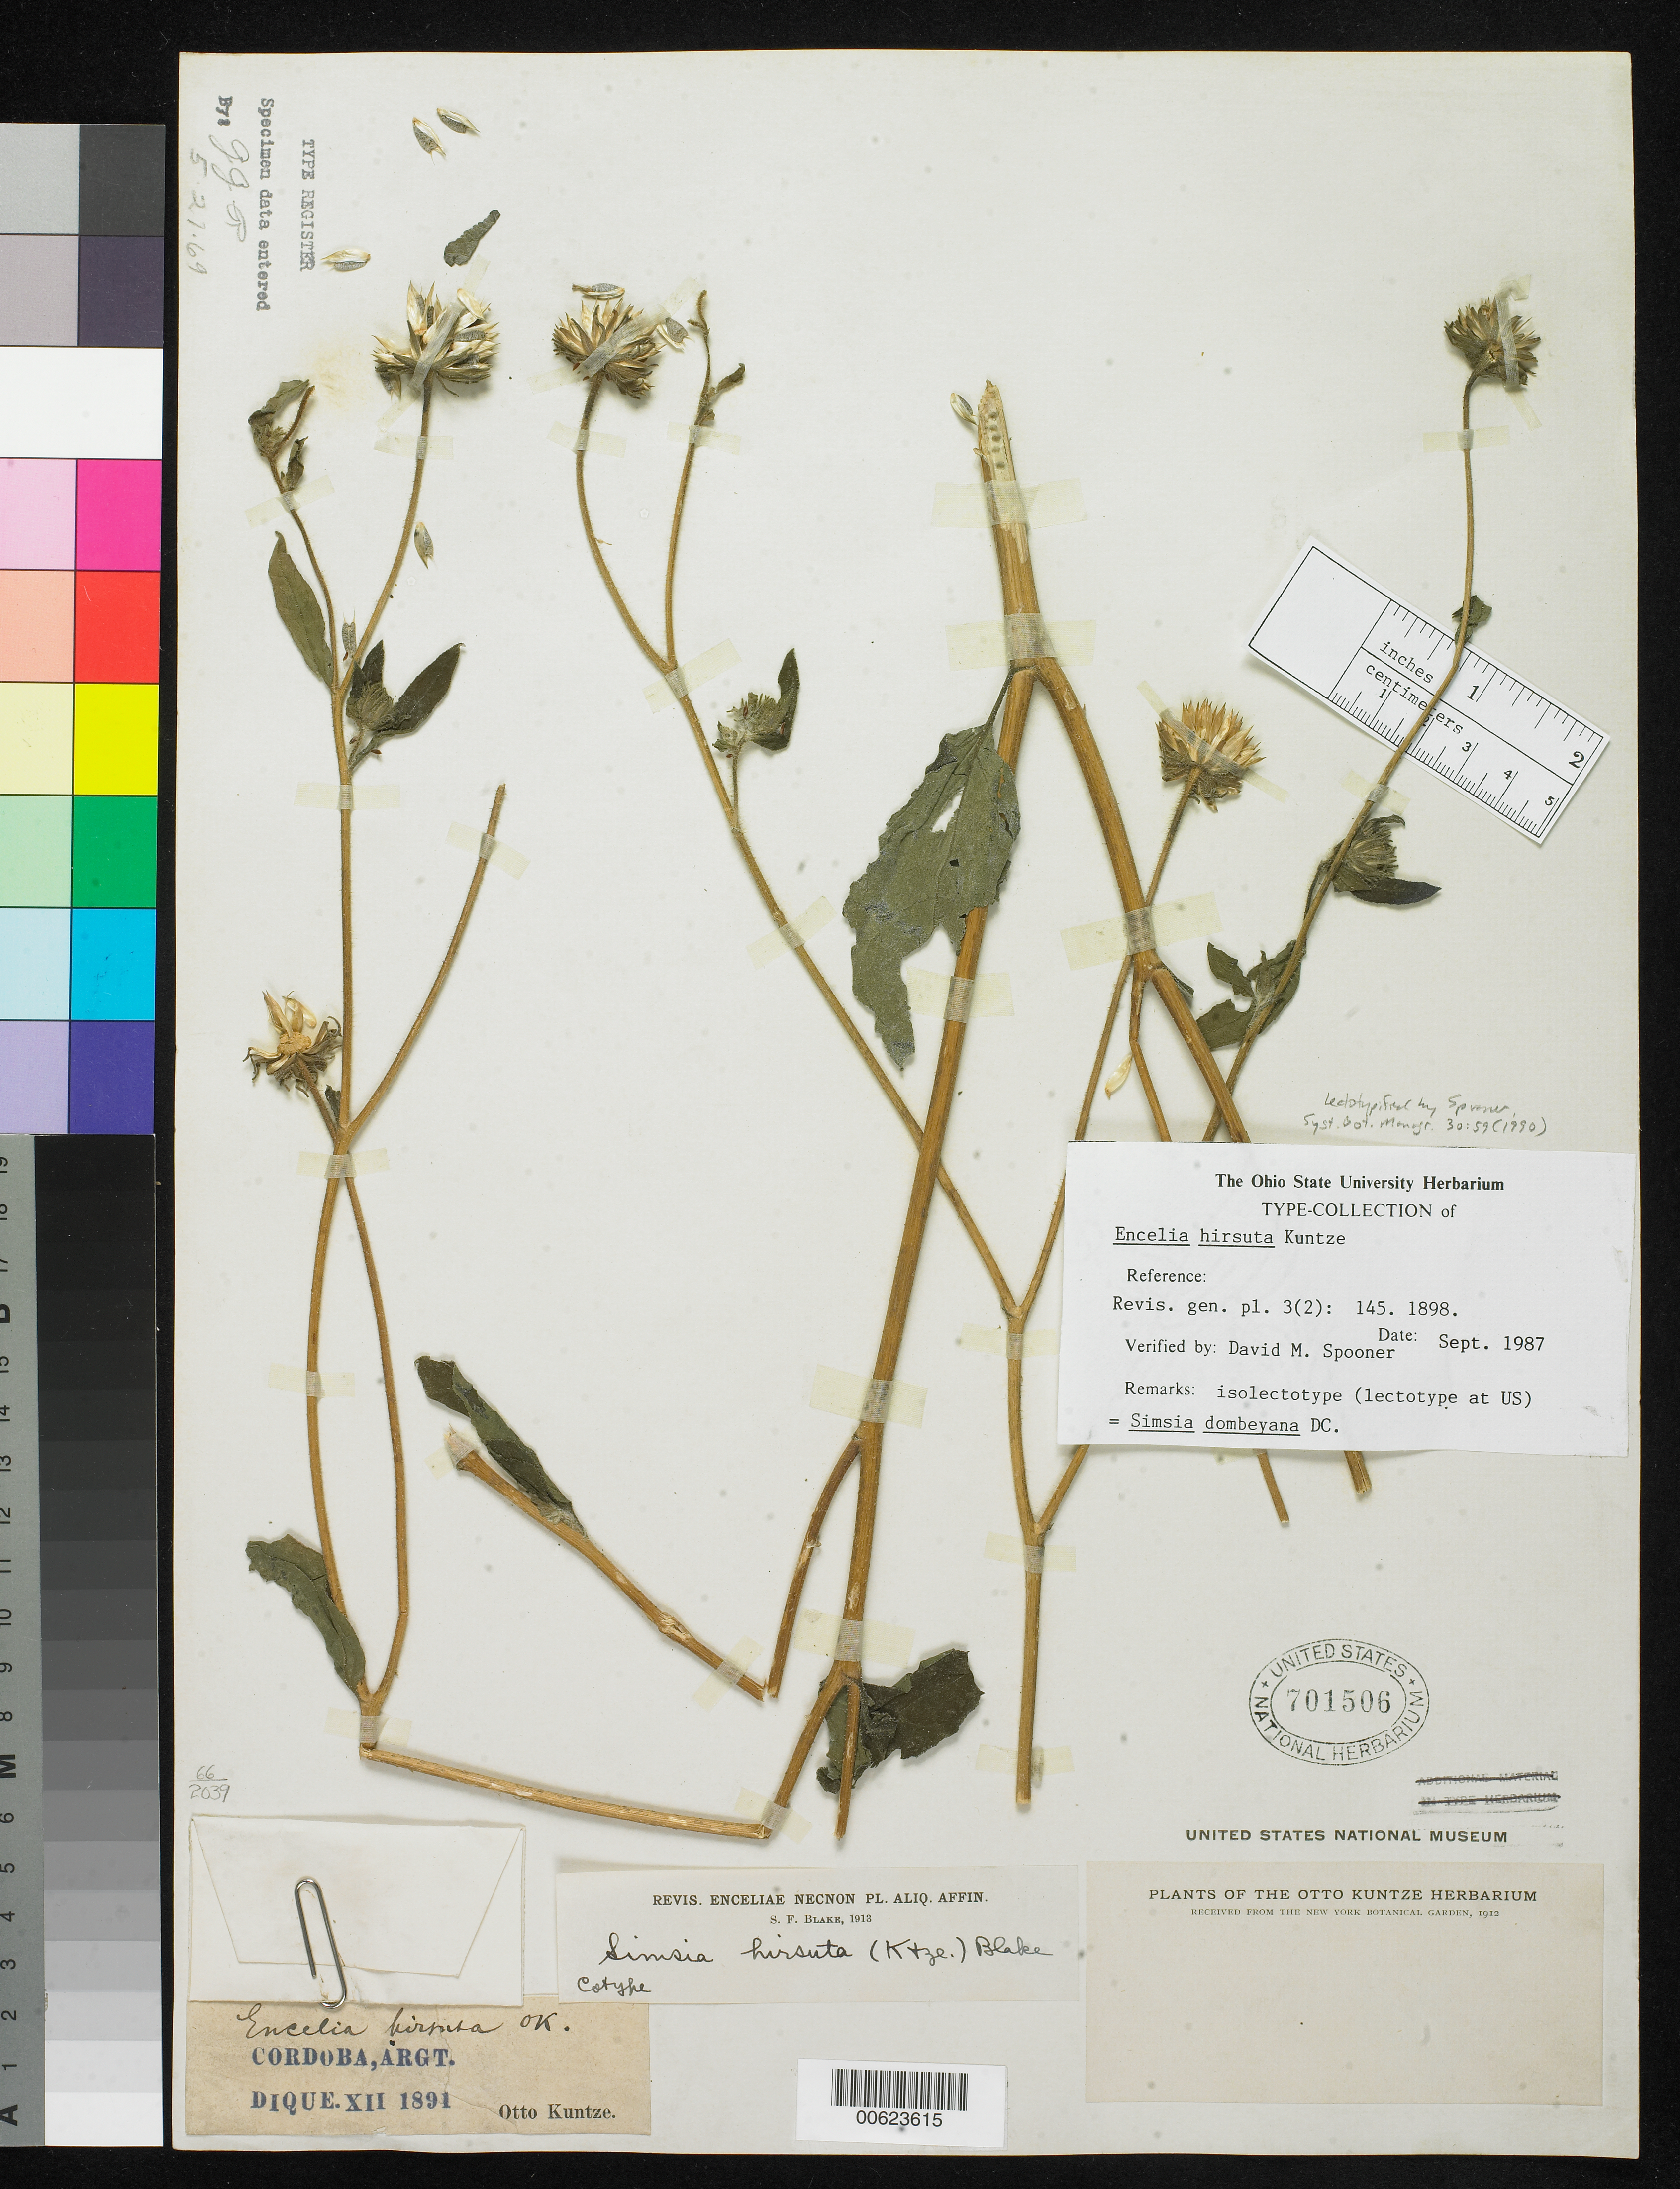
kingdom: Plantae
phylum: Tracheophyta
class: Magnoliopsida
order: Asterales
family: Asteraceae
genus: Encelia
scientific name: Encelia hirsuta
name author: Kuntze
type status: Isolectotype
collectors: C.E.O. Kuntze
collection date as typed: Dec 1891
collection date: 1891-12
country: Argentina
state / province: Córdoba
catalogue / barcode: US 701506